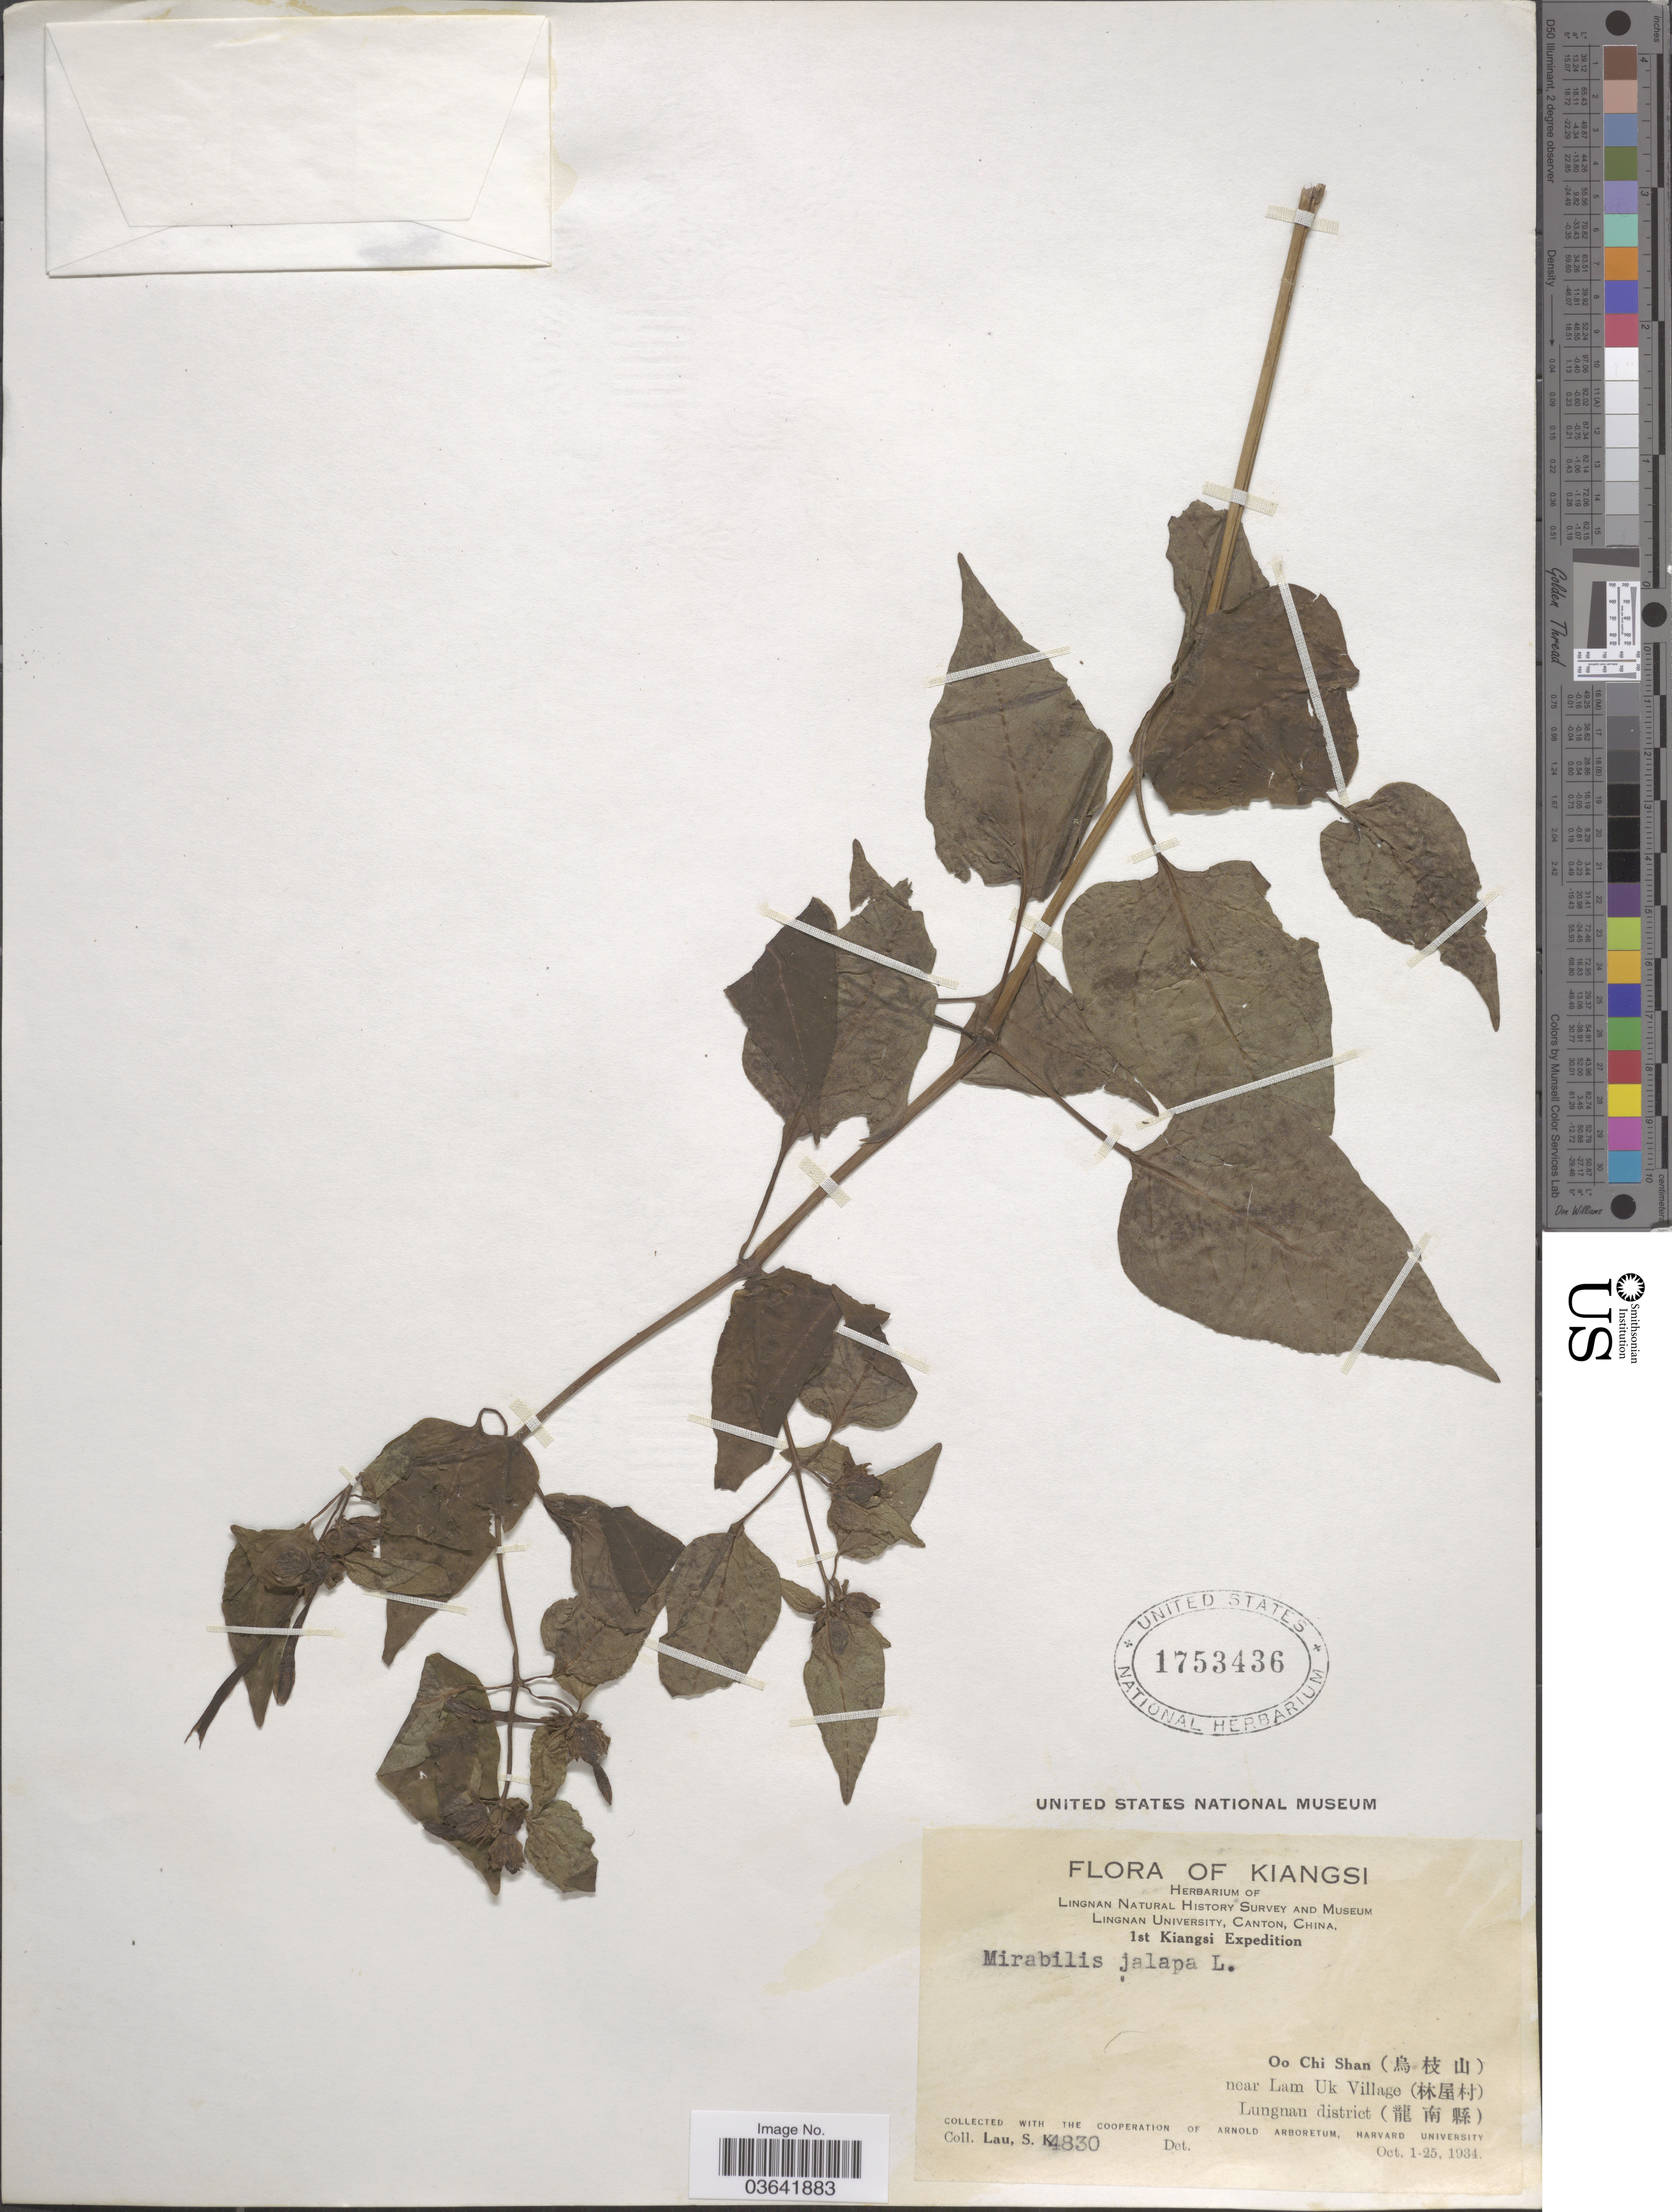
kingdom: Plantae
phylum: Tracheophyta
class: Magnoliopsida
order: Caryophyllales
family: Nyctaginaceae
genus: Mirabilis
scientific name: Mirabilis jalapa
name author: L.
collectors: S. K. Lau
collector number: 4830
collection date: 1934-10-01/1934-10-25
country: China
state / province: Jiangxi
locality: Kiangsi. Oo Chi Shan (X) near Lam Uk Village (X). Lungnan district (X).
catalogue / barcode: US 1753436